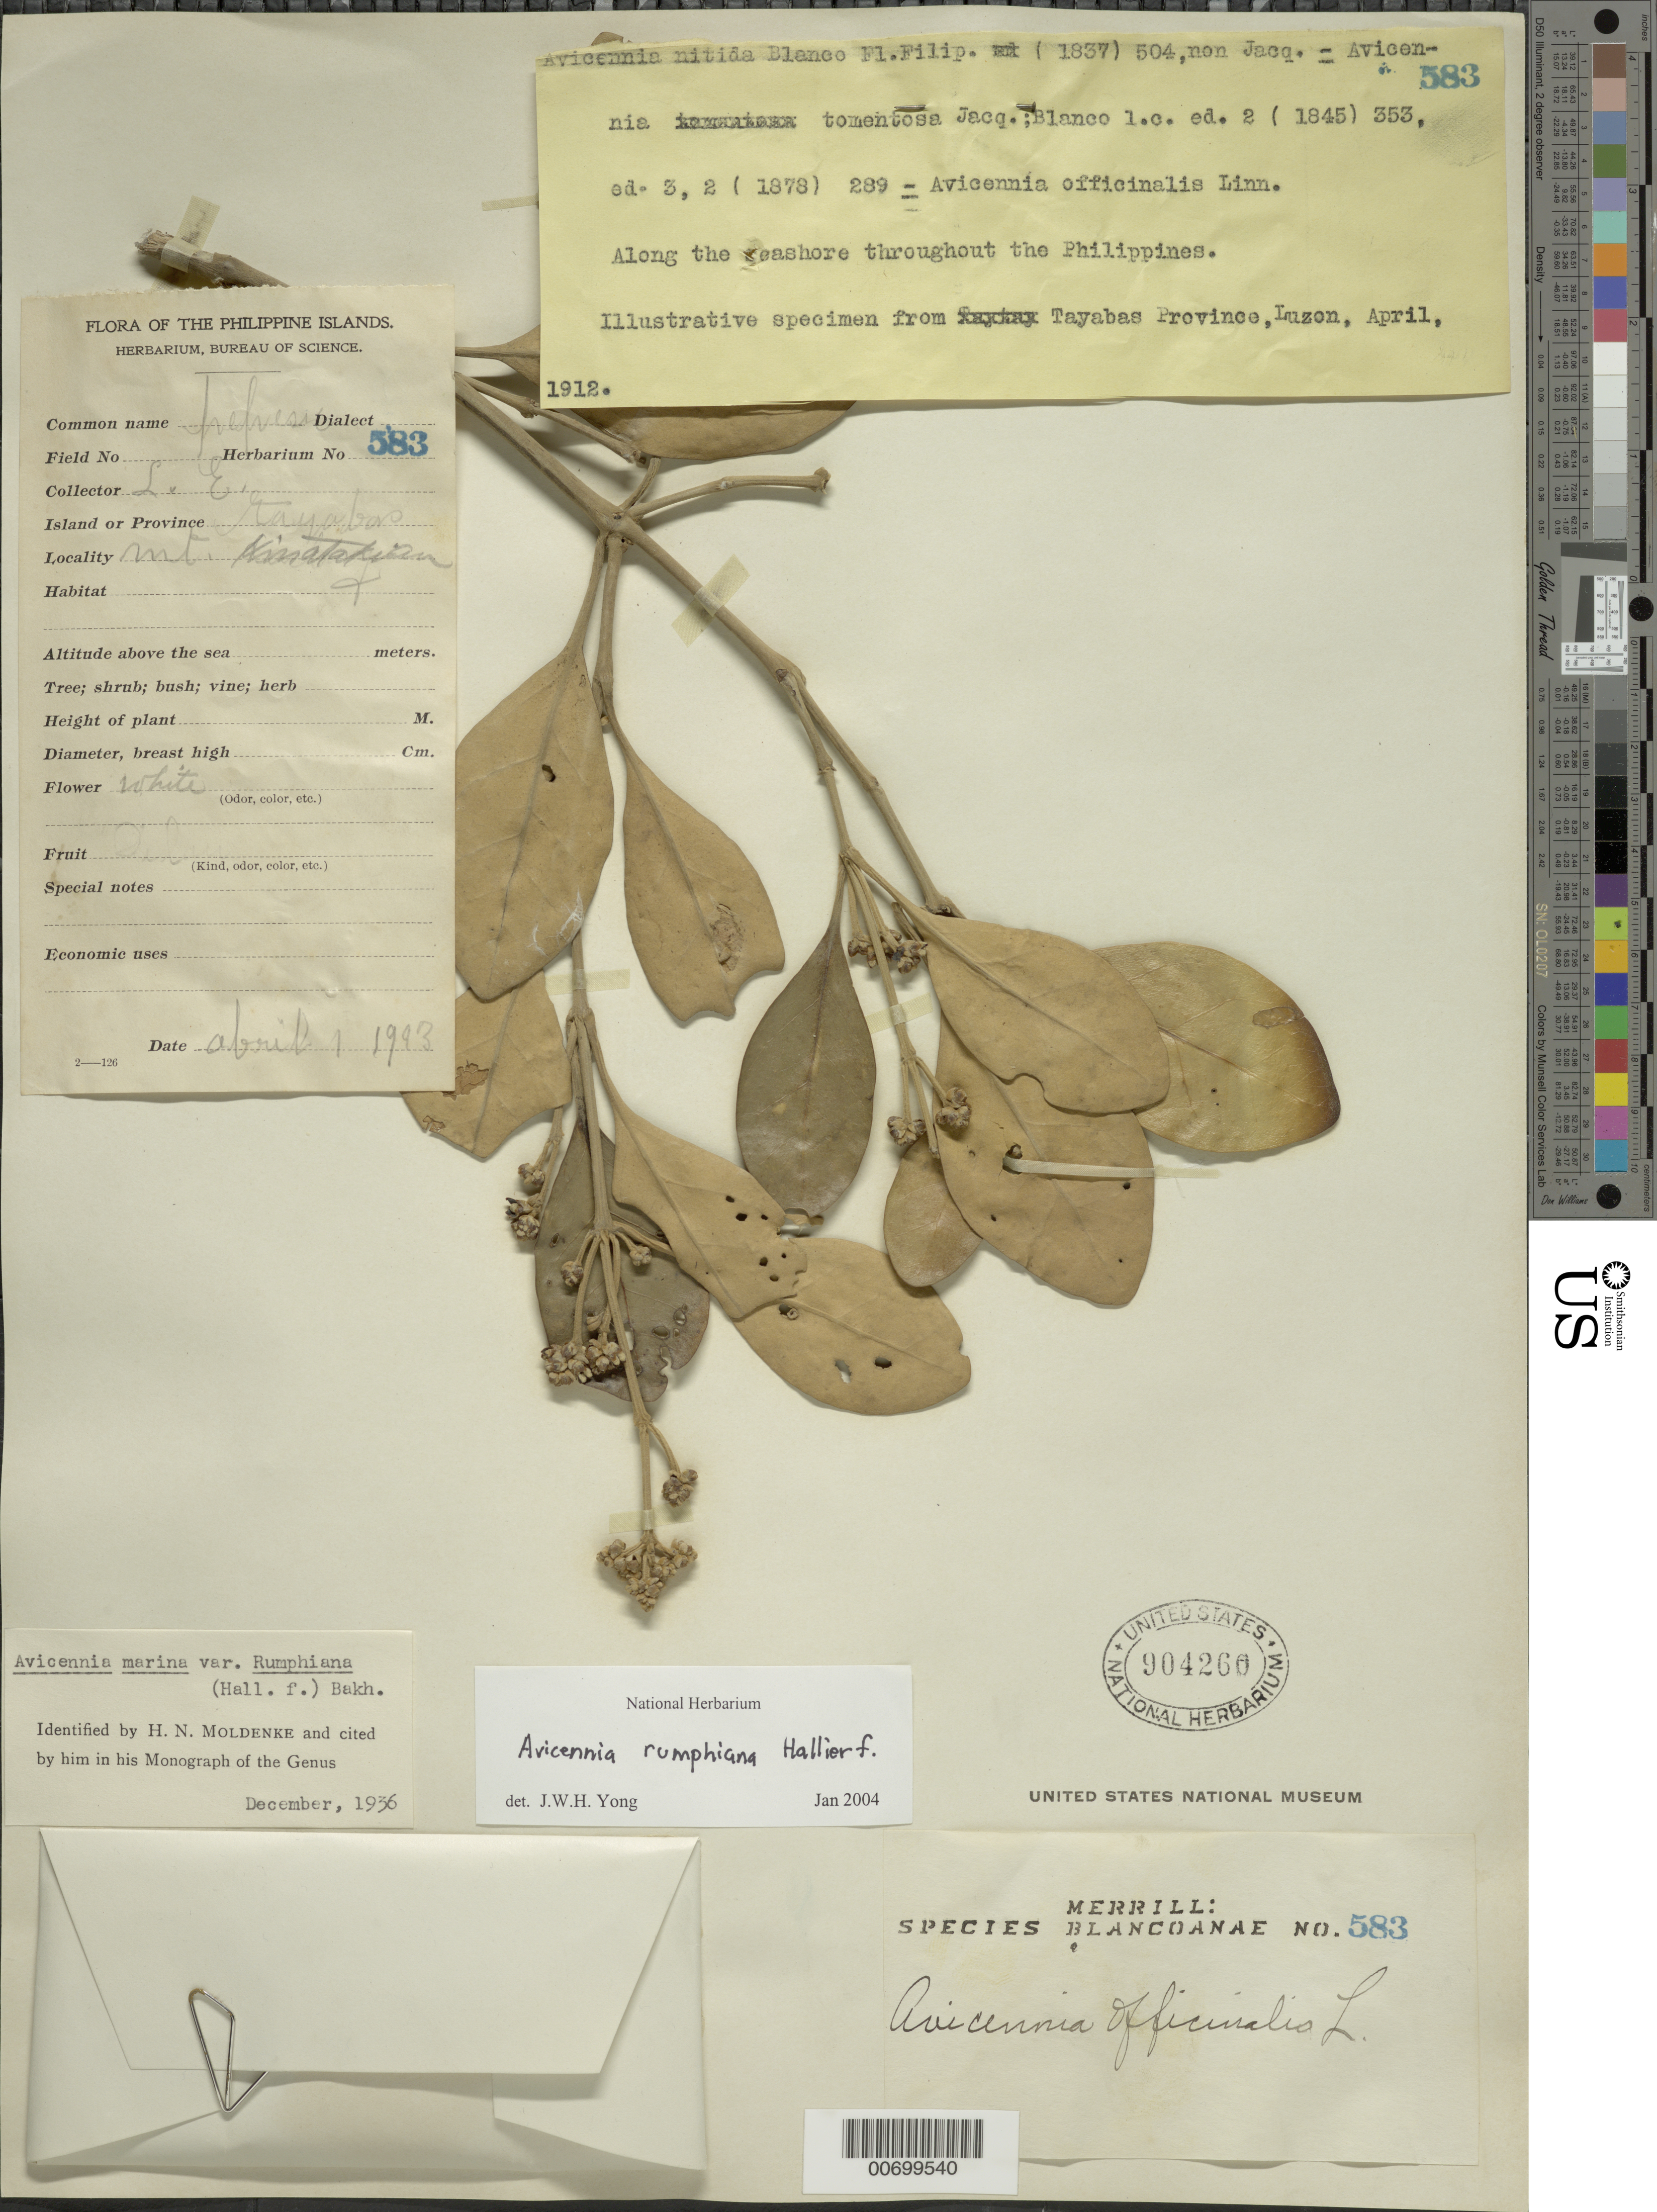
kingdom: Plantae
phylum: Tracheophyta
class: Magnoliopsida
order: Lamiales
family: Acanthaceae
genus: Avicennia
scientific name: Avicennia marina var. rumphiana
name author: (Hallier f.) Bakh.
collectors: L. Escritor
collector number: Sp. Blancoan. 0583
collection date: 1912-04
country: Philippines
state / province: Calabarzon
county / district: Quezon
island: Luzon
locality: Mt. Kinatakian. Tayabas.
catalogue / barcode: US 904260